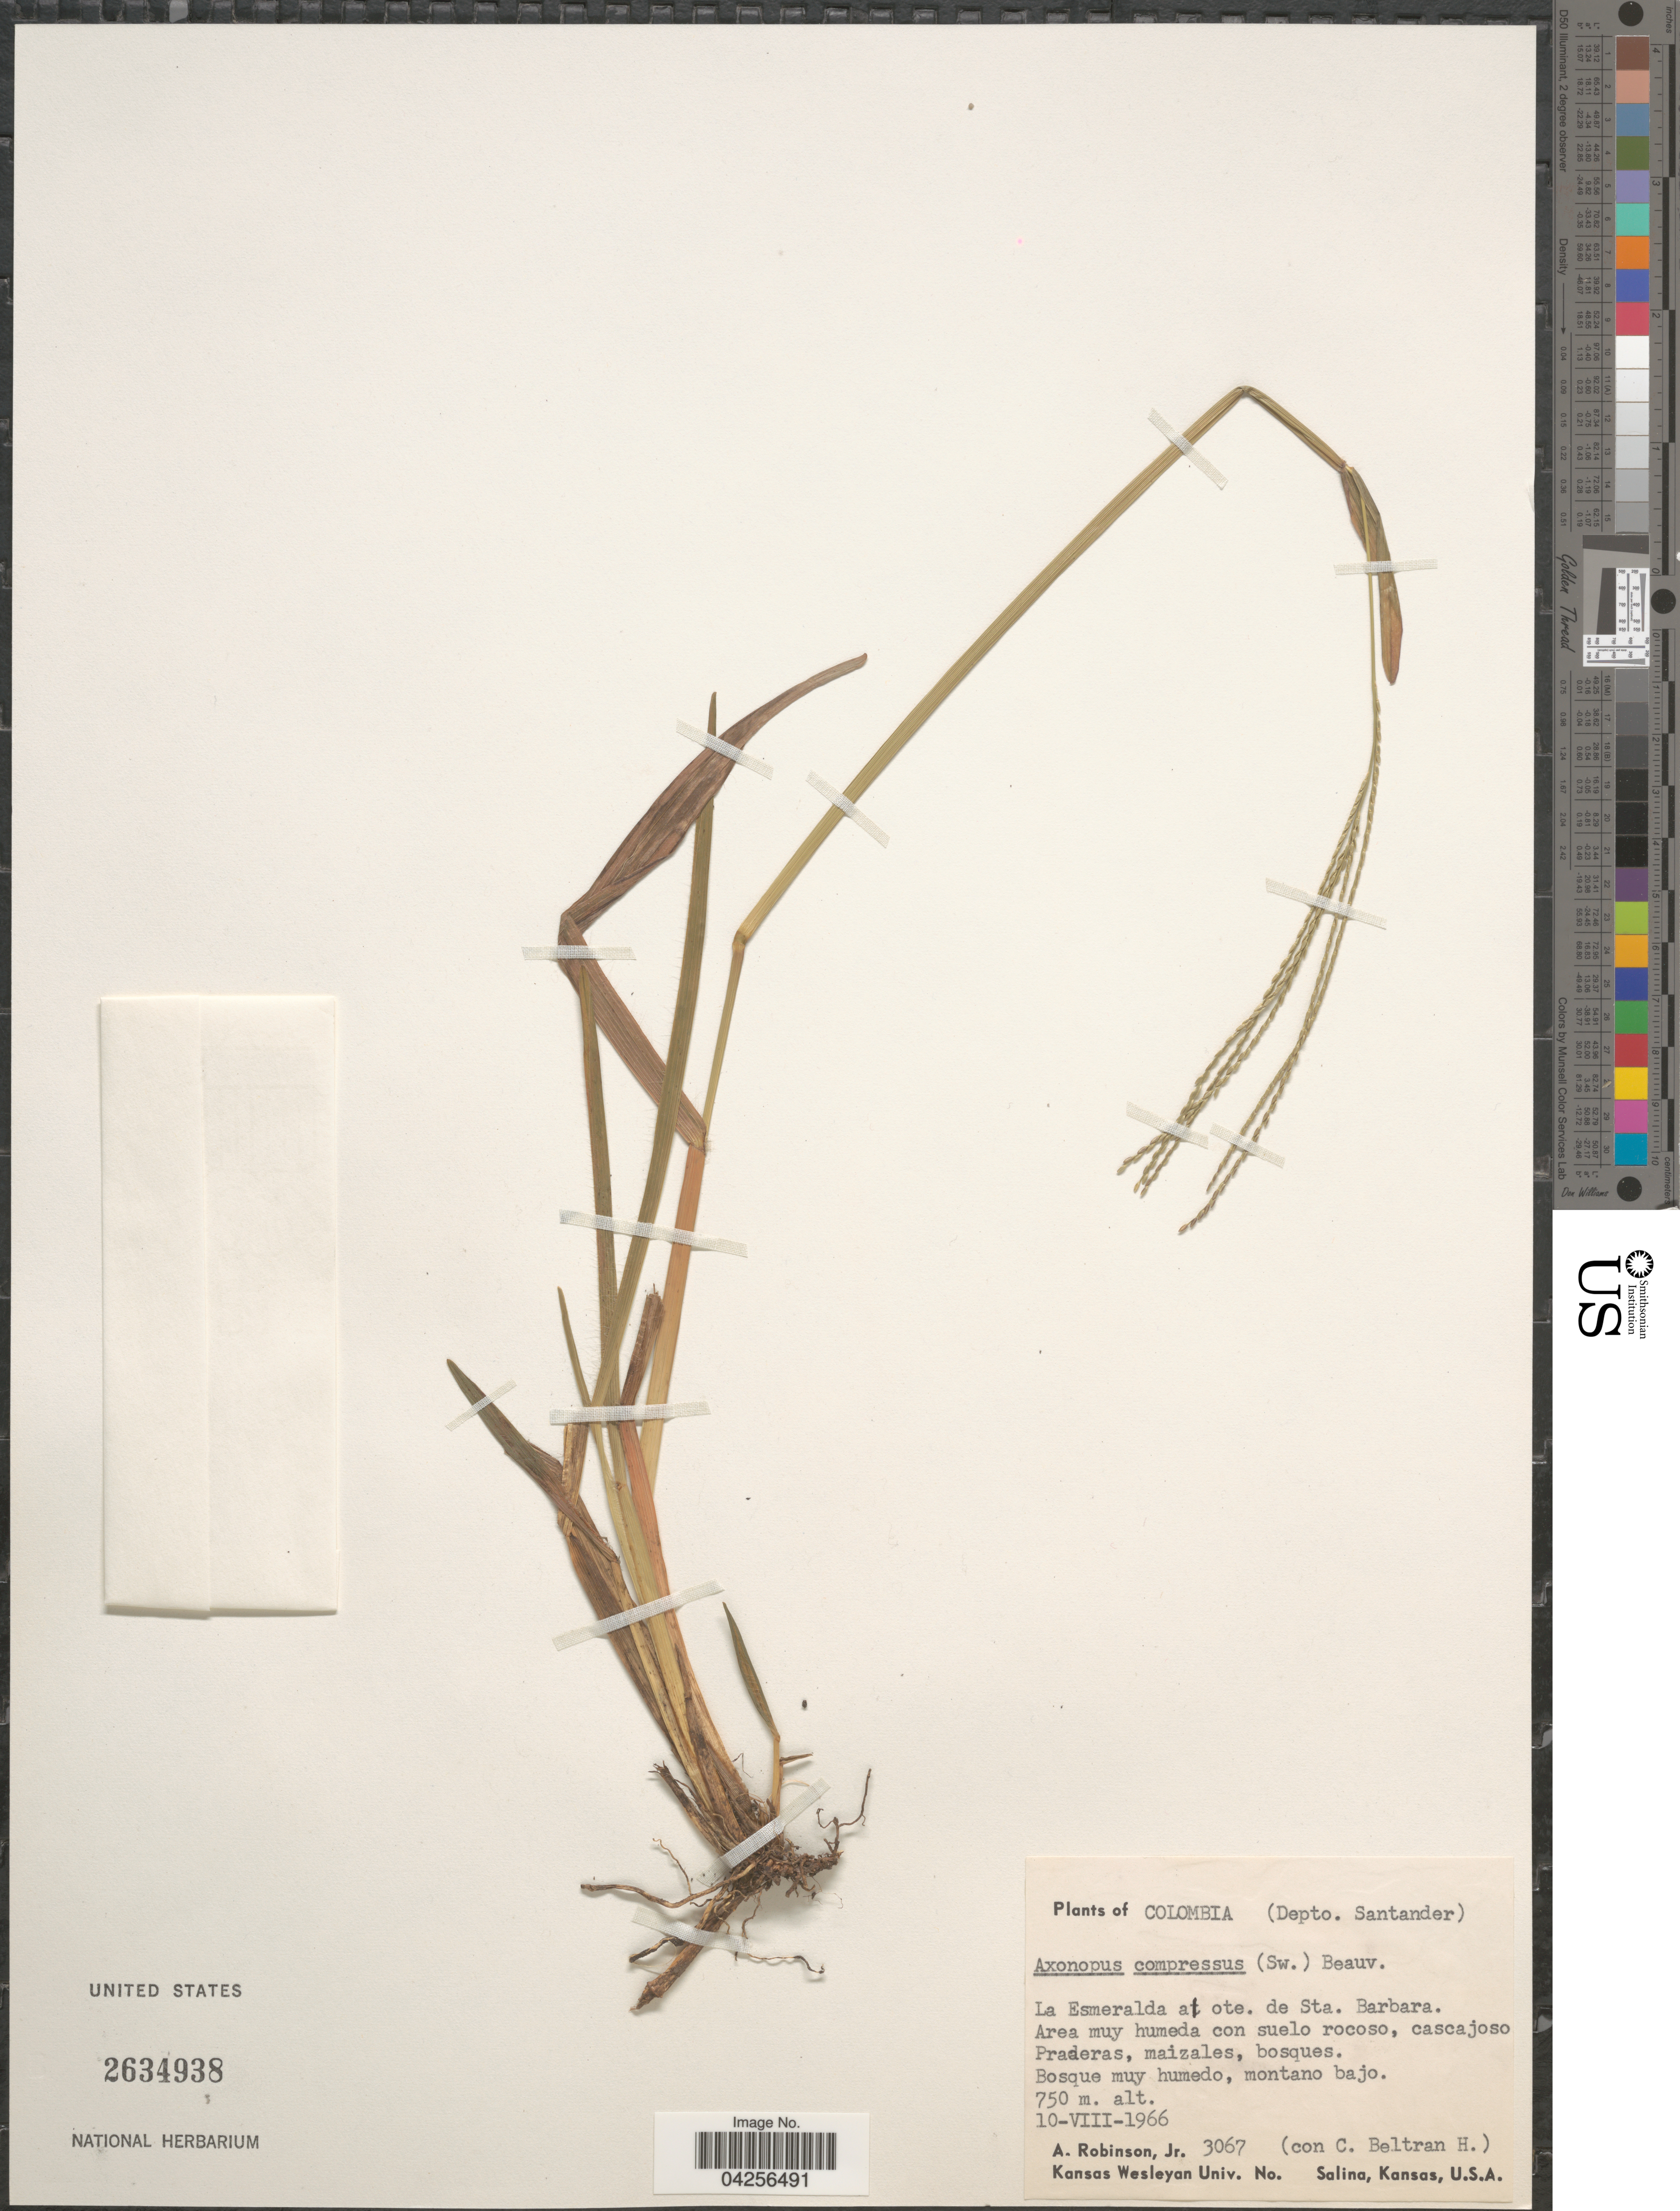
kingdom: Plantae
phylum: Tracheophyta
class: Liliopsida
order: Poales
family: Poaceae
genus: Axonopus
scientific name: Axonopus compressus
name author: (Sw.) P. Beauv.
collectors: A. Robinson Jr. & C. Beltran H.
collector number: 3067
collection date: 1966-08-10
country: Colombia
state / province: Santander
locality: (Depto. Santander). La Esmeralda al ote. de Sta. Barbara.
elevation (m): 750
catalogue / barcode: US 2634938